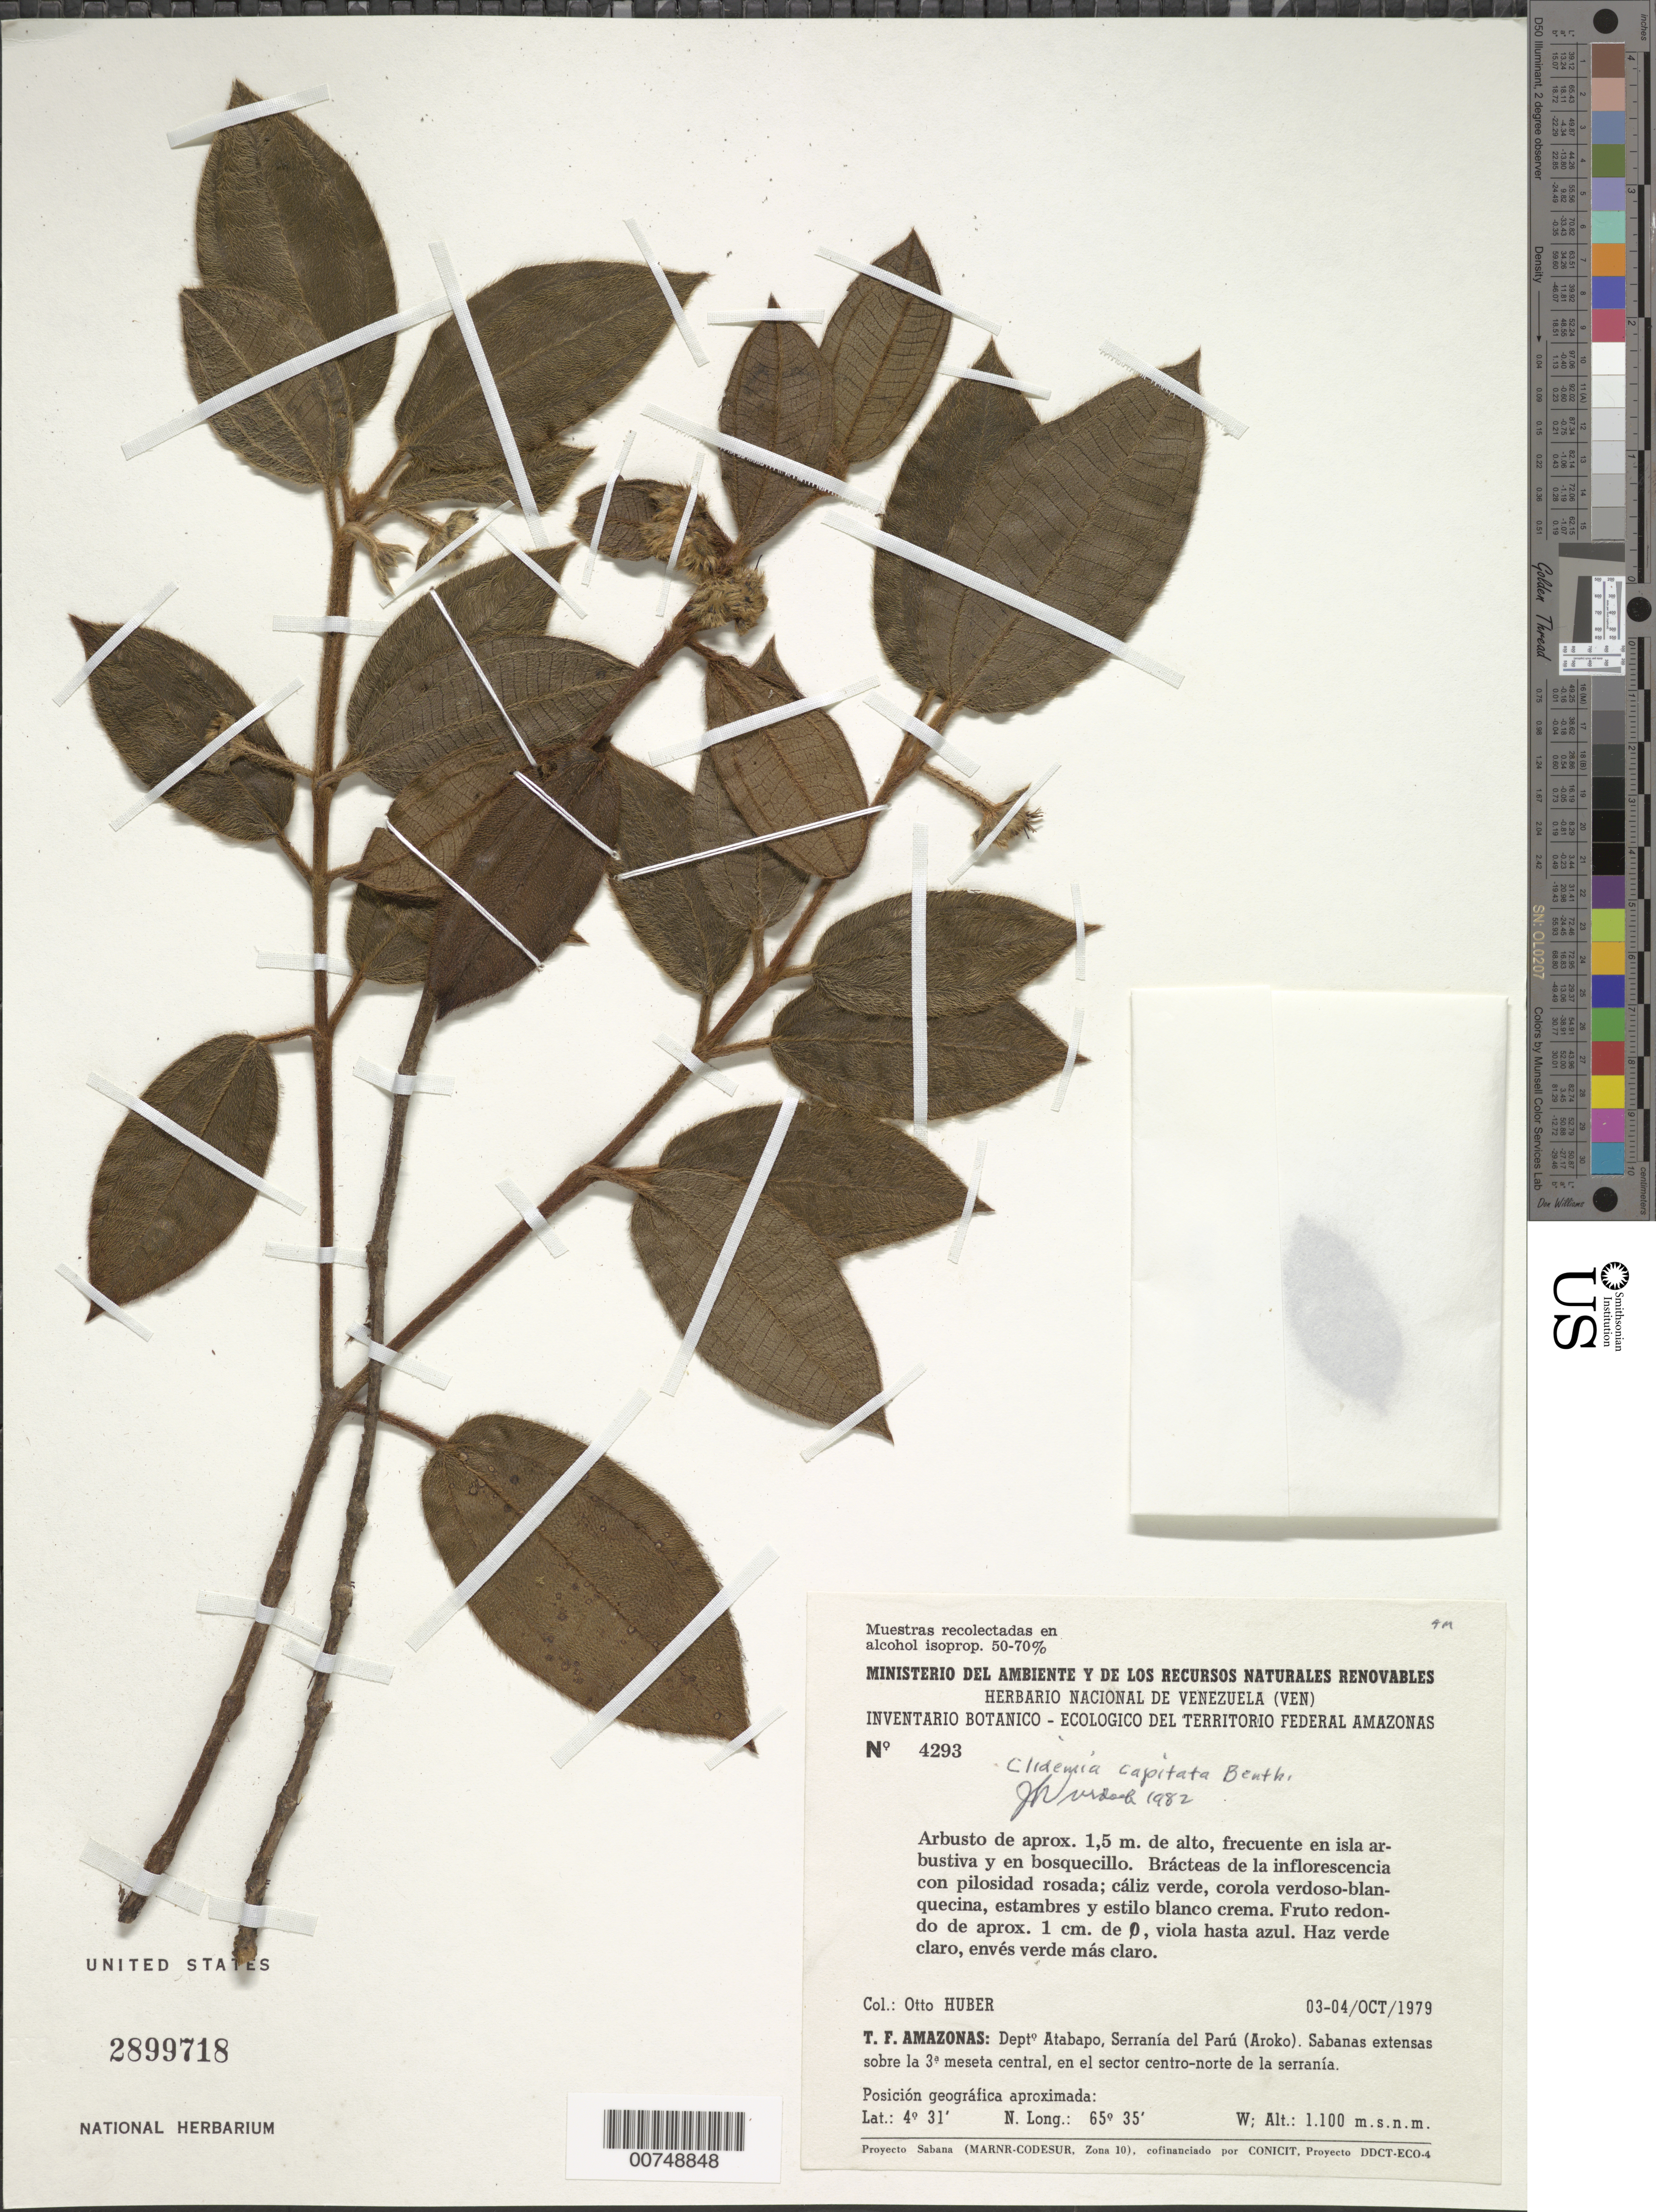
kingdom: Plantae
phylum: Tracheophyta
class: Magnoliopsida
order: Myrtales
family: Melastomataceae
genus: Clidemia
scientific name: Clidemia capitata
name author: Benth.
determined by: Wurdack, John J., (US), US (UNITED STATES)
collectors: O. Huber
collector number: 4293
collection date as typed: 3-Oct-79 to 4-Oct-79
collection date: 1979-10-03/1979-10-04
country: Venezuela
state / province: Amazonas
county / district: Atabapo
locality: Serranía del Parú (Aroko), sobre la 3ª meseta central, en el sector centro-norte de la serranía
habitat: Sabanas estensas; en isla arbustiva y en bosquecillo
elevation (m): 1100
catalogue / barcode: US 2899718